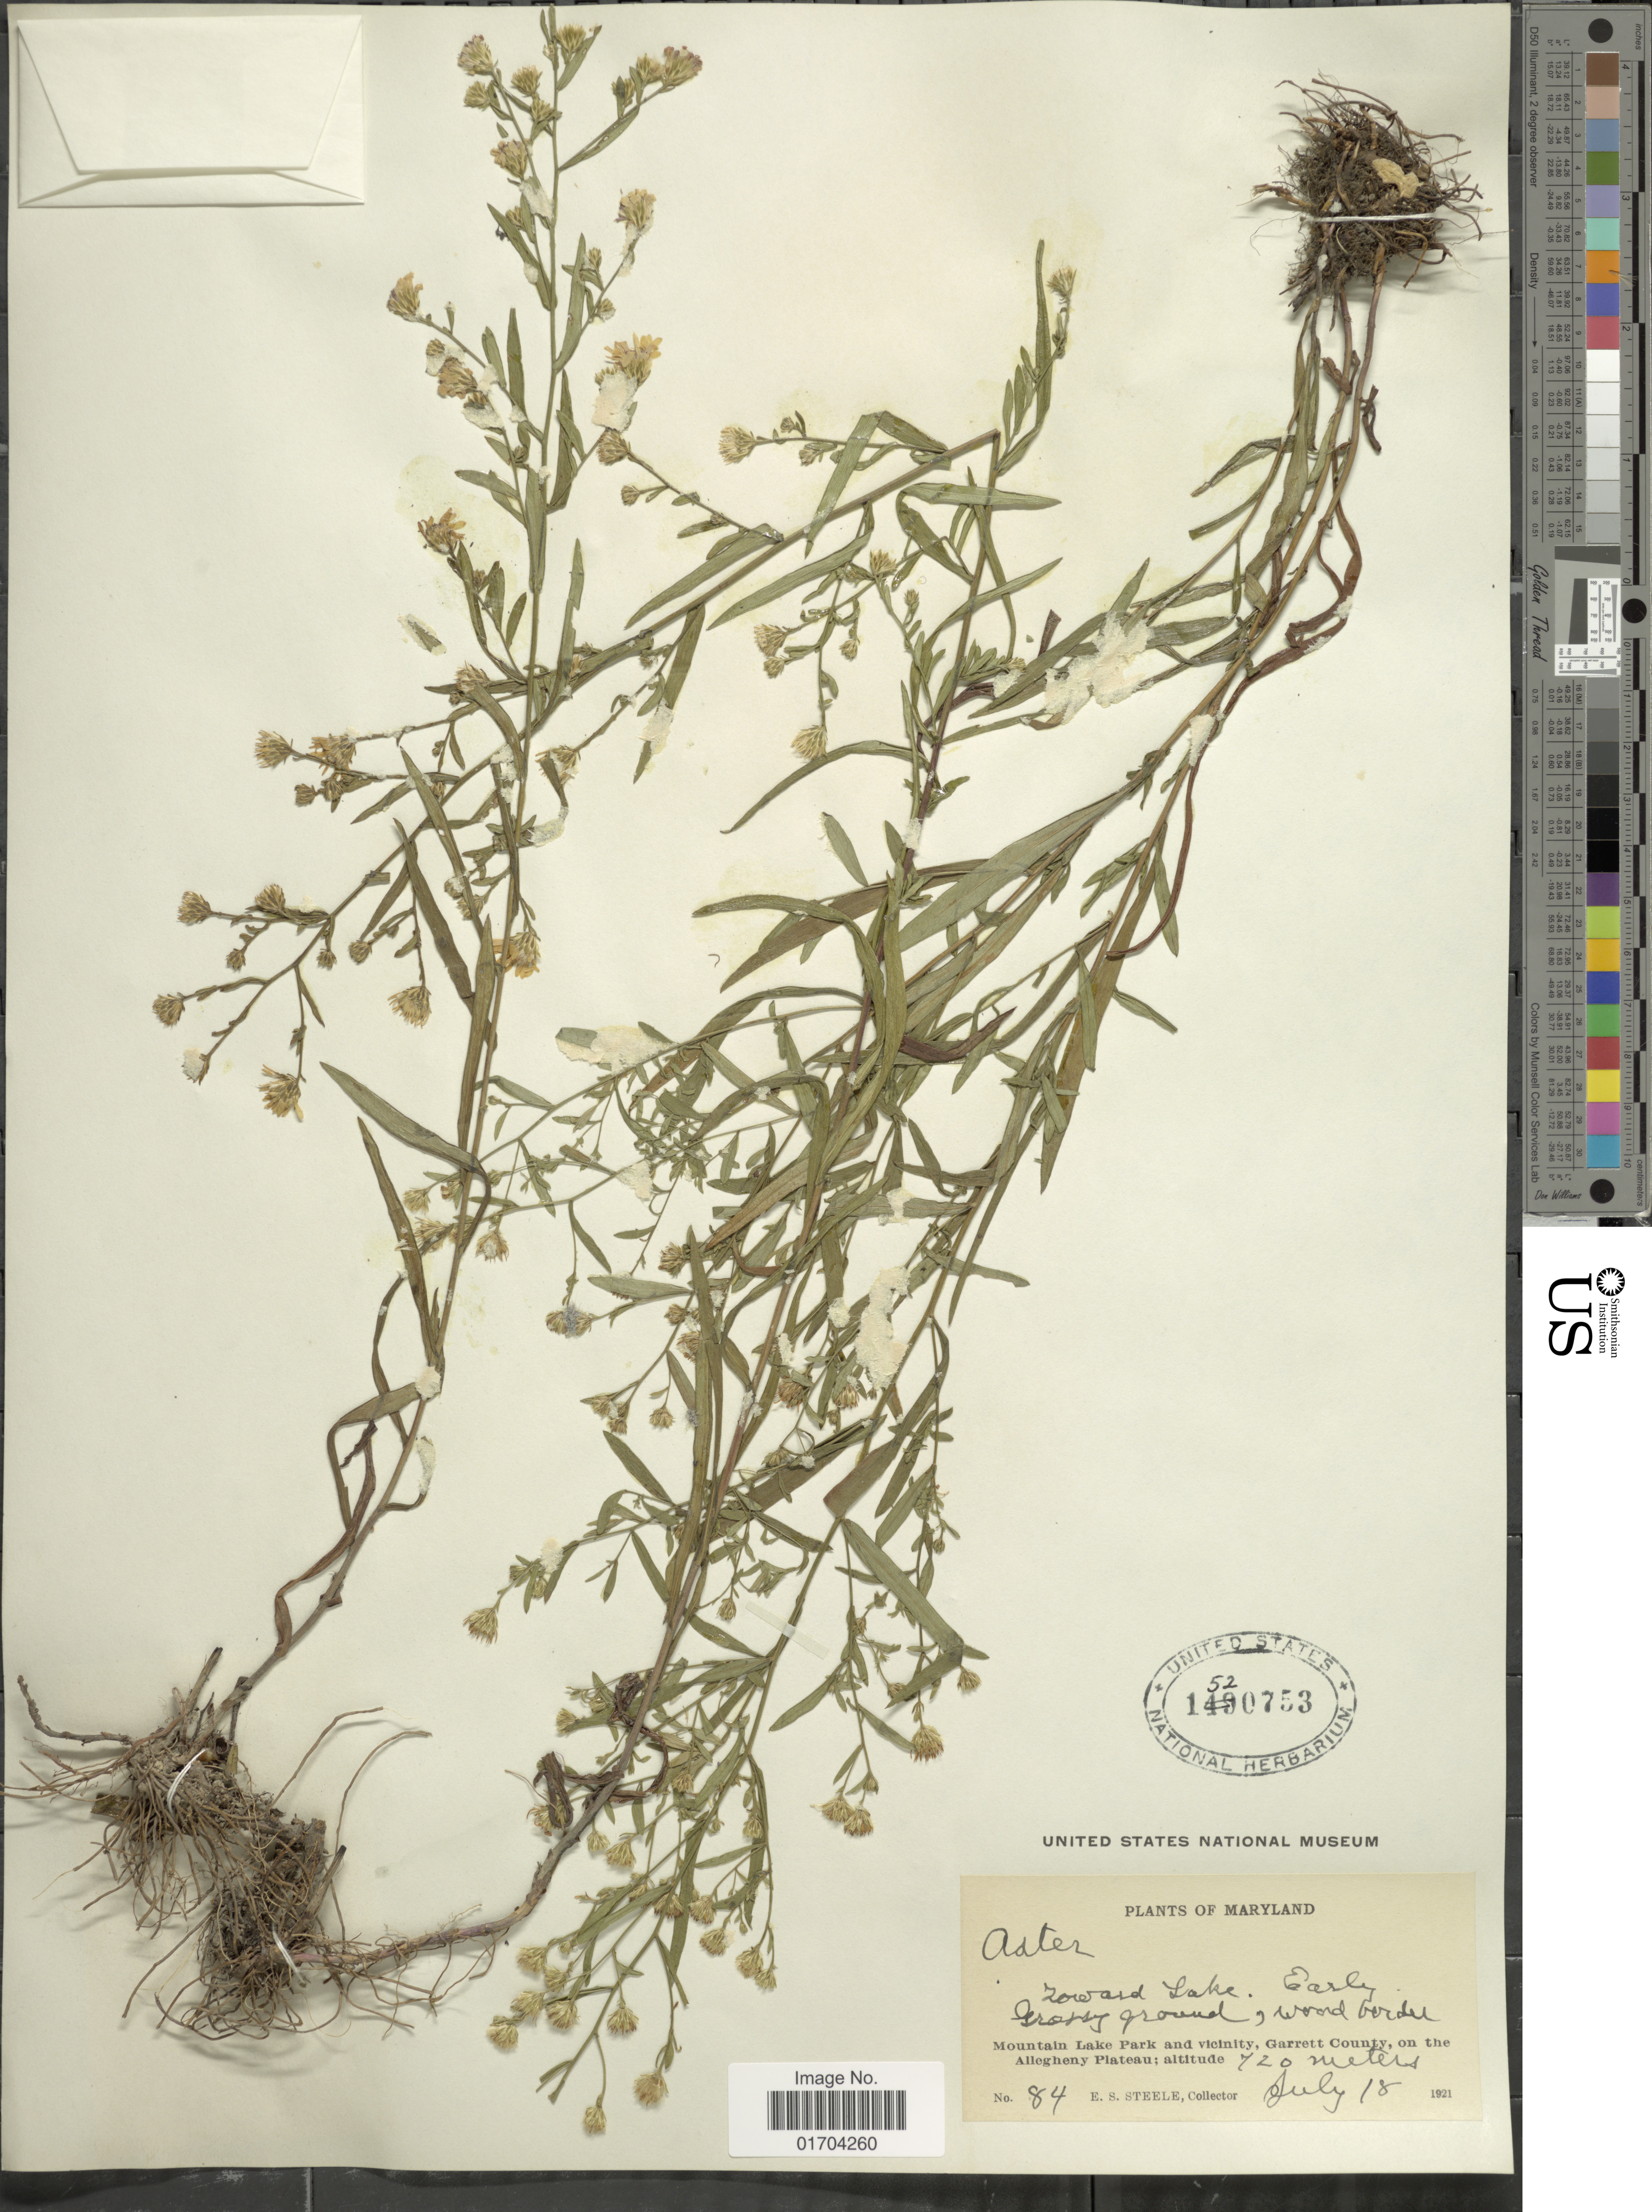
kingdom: Plantae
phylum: Tracheophyta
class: Magnoliopsida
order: Asterales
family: Asteraceae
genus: Symphyotrichum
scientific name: Symphyotrichum sp.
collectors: E. Steele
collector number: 84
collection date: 1921-07-18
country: United States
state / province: Maryland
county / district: Garrett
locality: Toward Lake, Mountain Lake Park and vicinity, Garrett County, on the Allegheny Plateau.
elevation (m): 720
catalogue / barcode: US 1520753